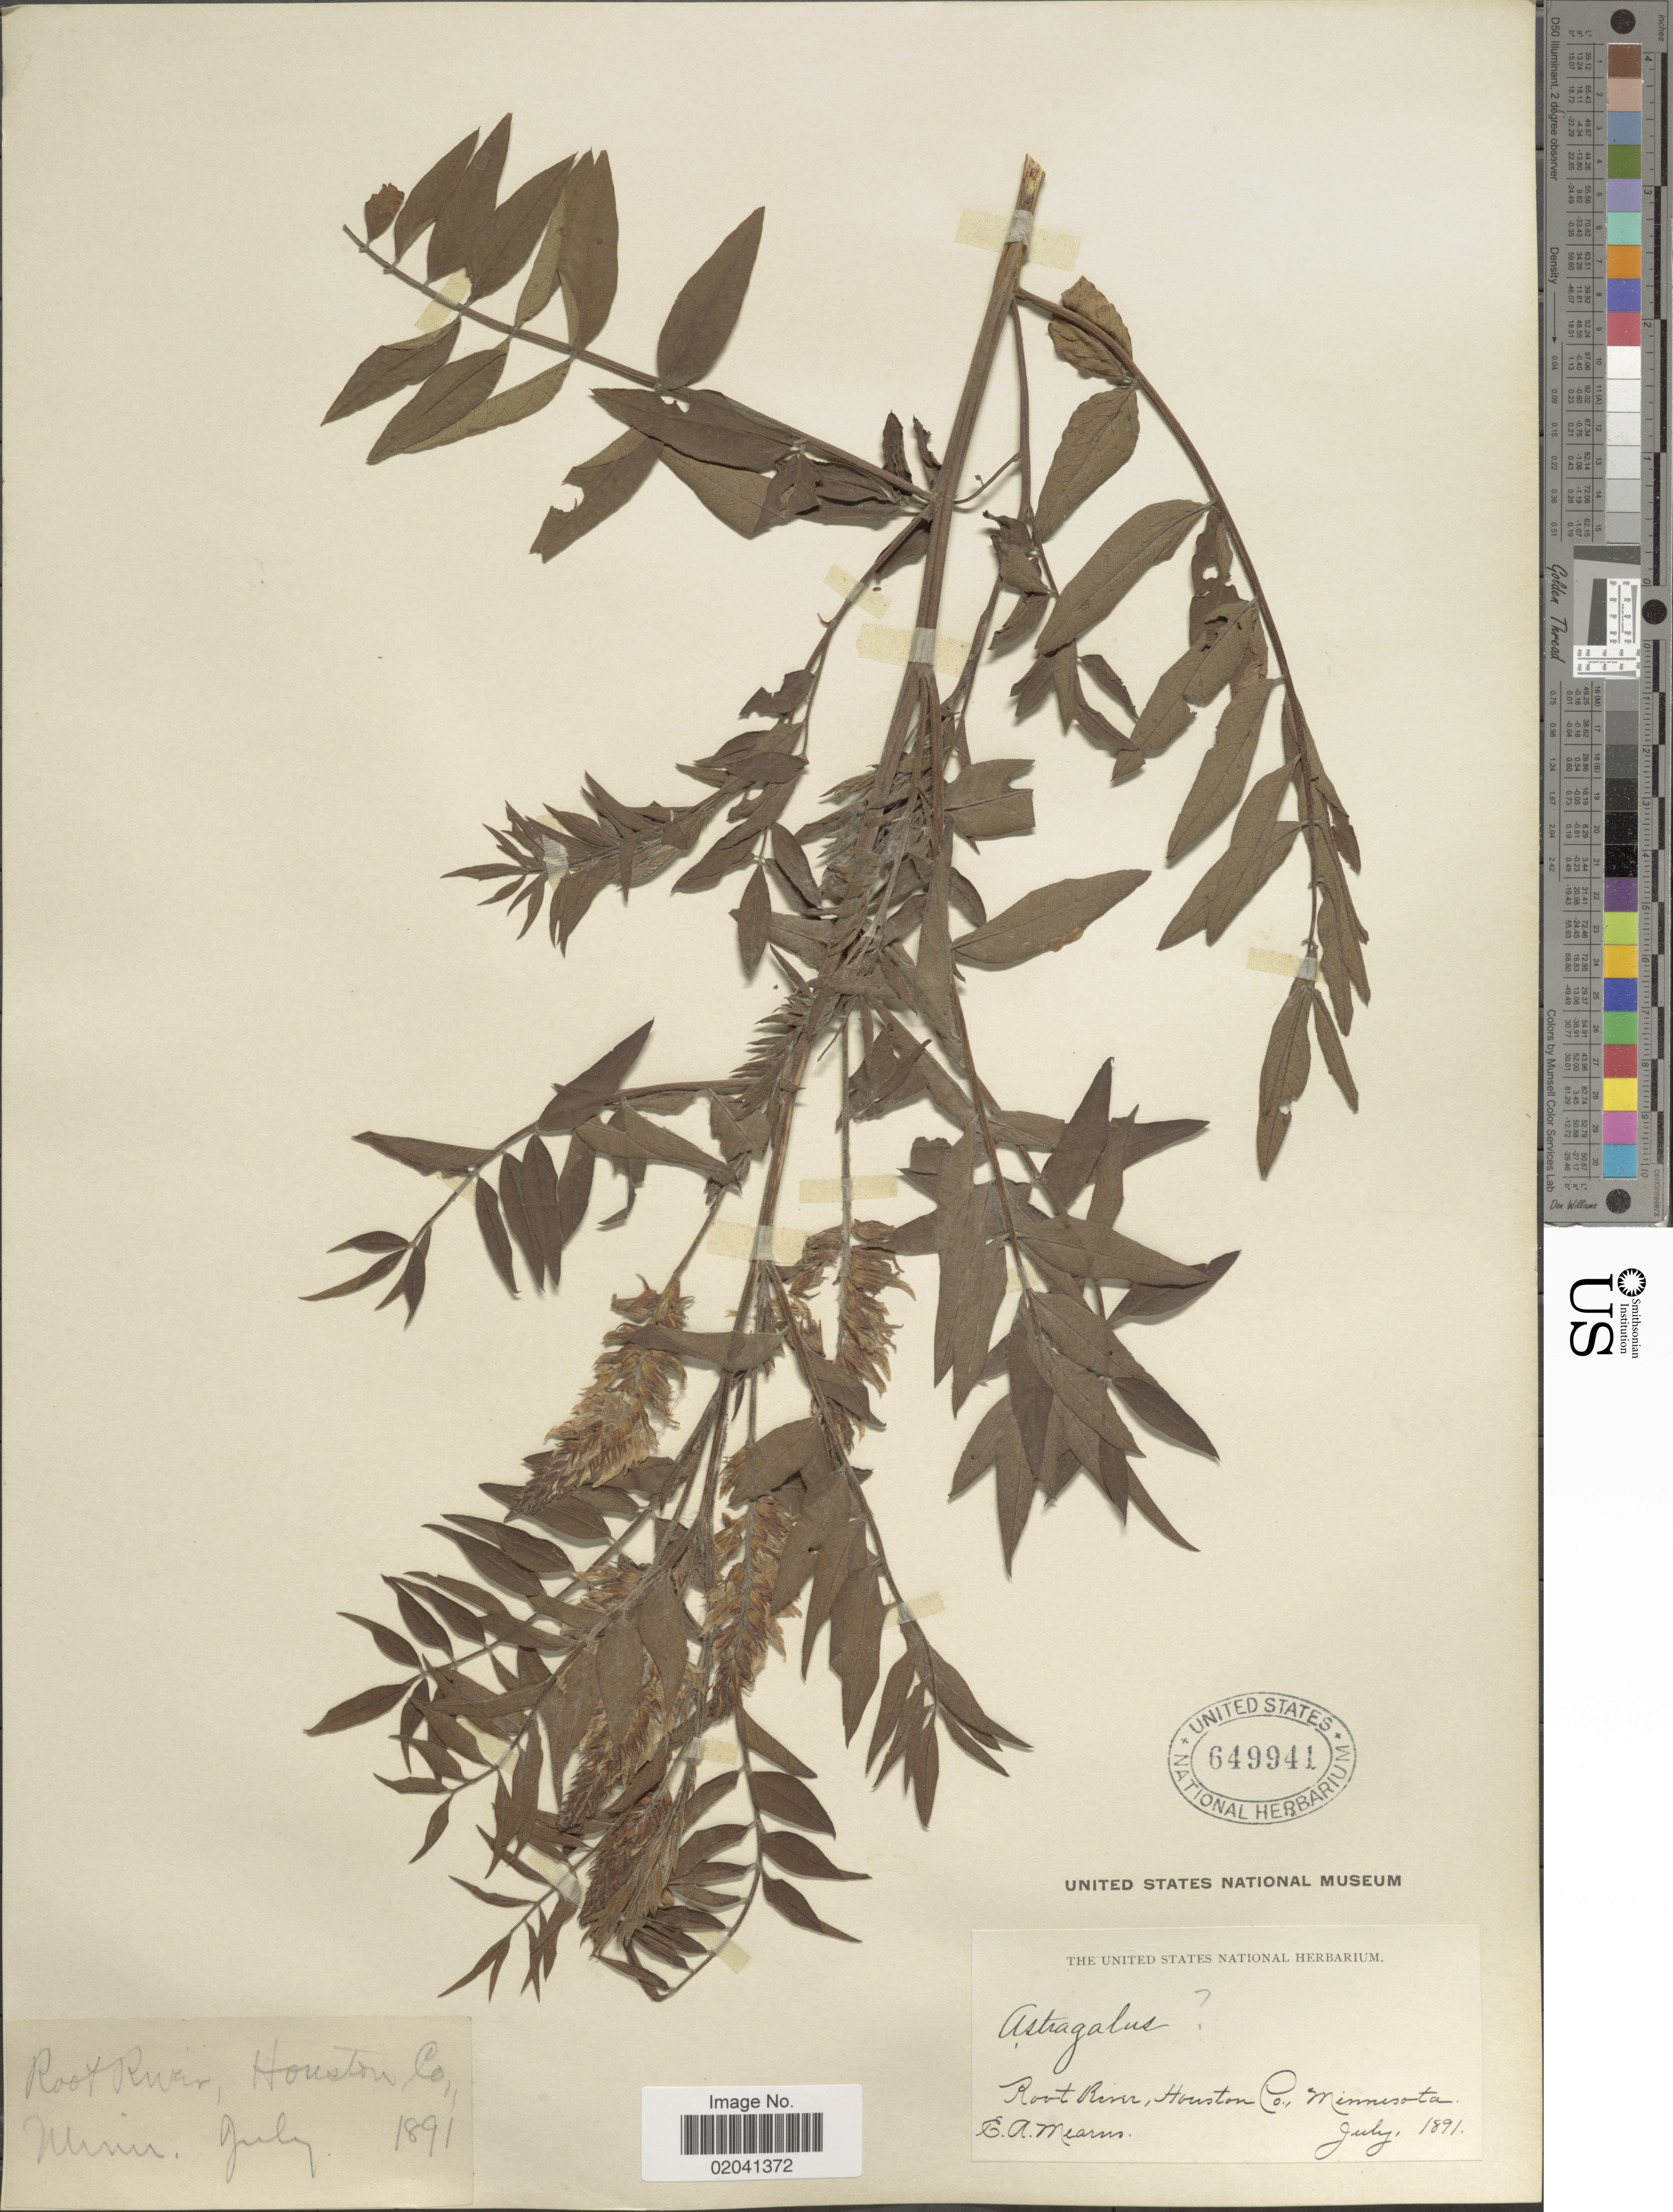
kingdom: Plantae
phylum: Tracheophyta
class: Magnoliopsida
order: Fabales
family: Fabaceae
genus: Glycyrrhiza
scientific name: Glycyrrhiza lepidota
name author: Pursh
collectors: E. A. Mearns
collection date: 1891-07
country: United States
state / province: Minnesota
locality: Root River, Houston Co.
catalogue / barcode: US 649941